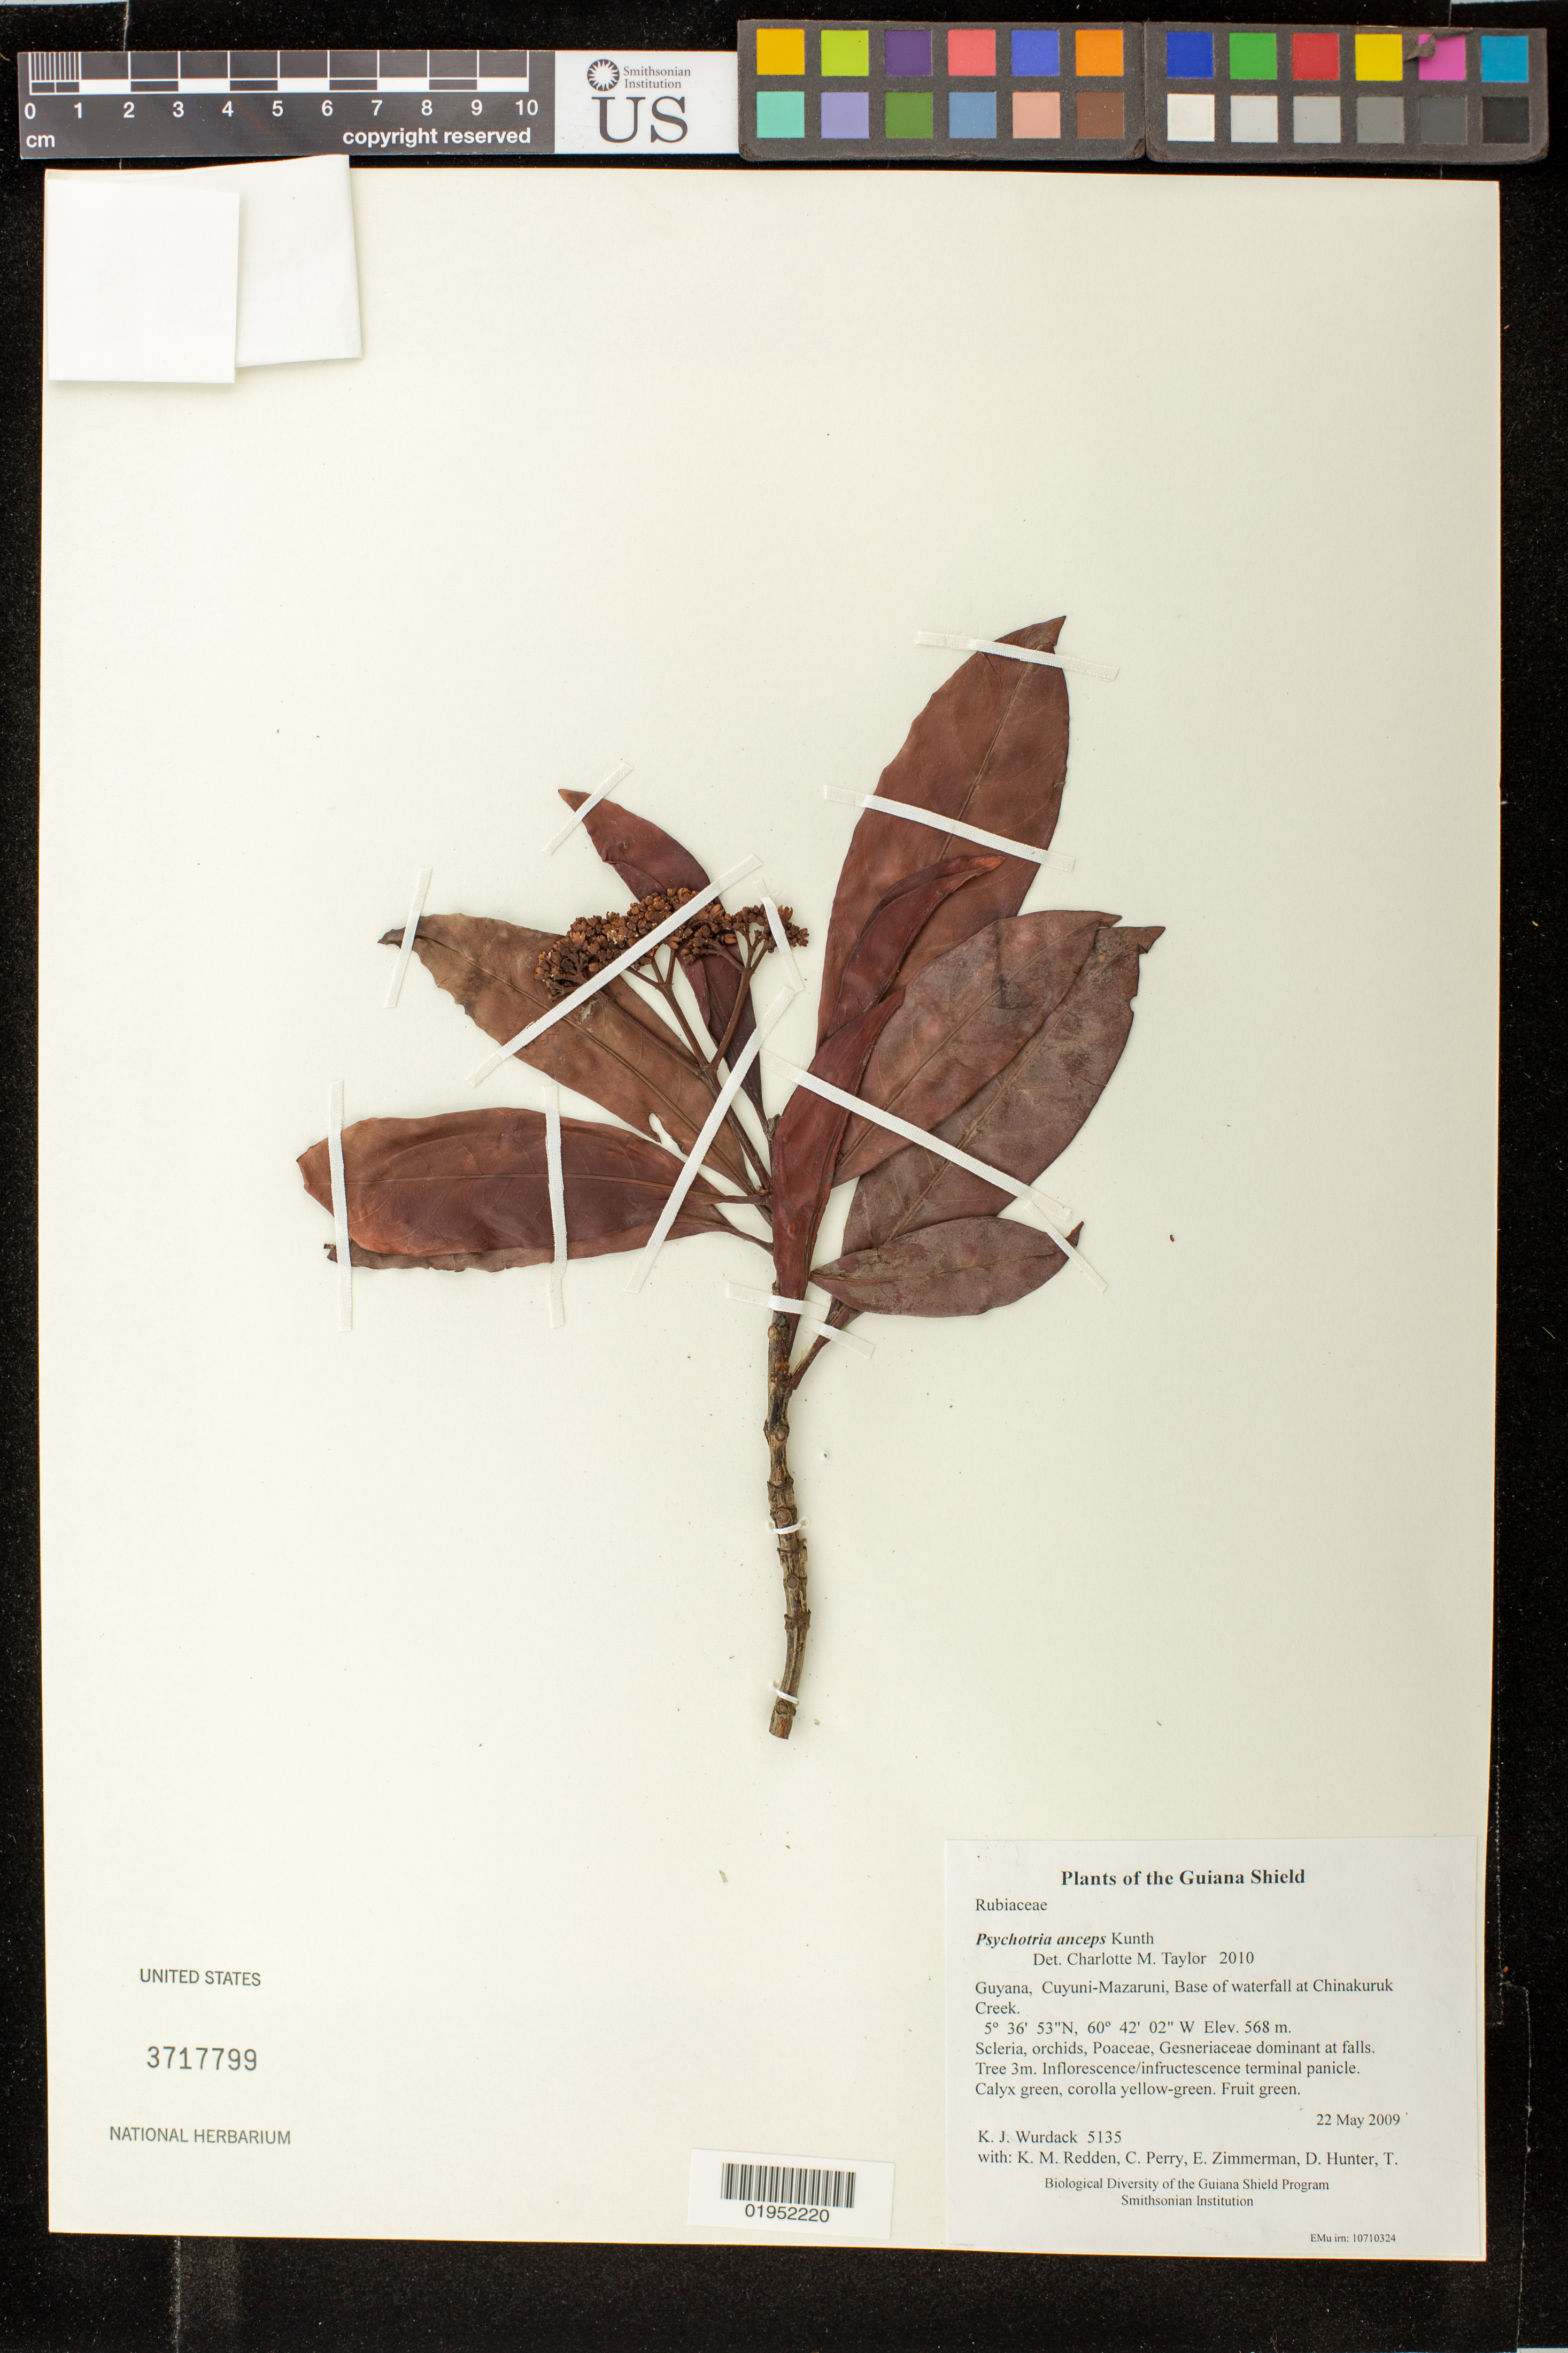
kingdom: Plantae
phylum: Tracheophyta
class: Magnoliopsida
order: Gentianales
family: Rubiaceae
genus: Psychotria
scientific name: Psychotria anceps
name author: Kunth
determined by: Taylor, Charlotte M.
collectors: K. Wurdack, K. M. Redden, C. Perry, E. Zimmerman, D. Hunter, T. Hunter & V. Roland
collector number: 5135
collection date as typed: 22 May 2009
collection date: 2009-05-22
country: Guyana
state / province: Cuyuni-Mazaruni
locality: Base of waterfall at Chinakuruk Creek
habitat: Scleria, orchids, Poaceae, Gesneriaceae dominant at falls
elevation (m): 568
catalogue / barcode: US 3717799